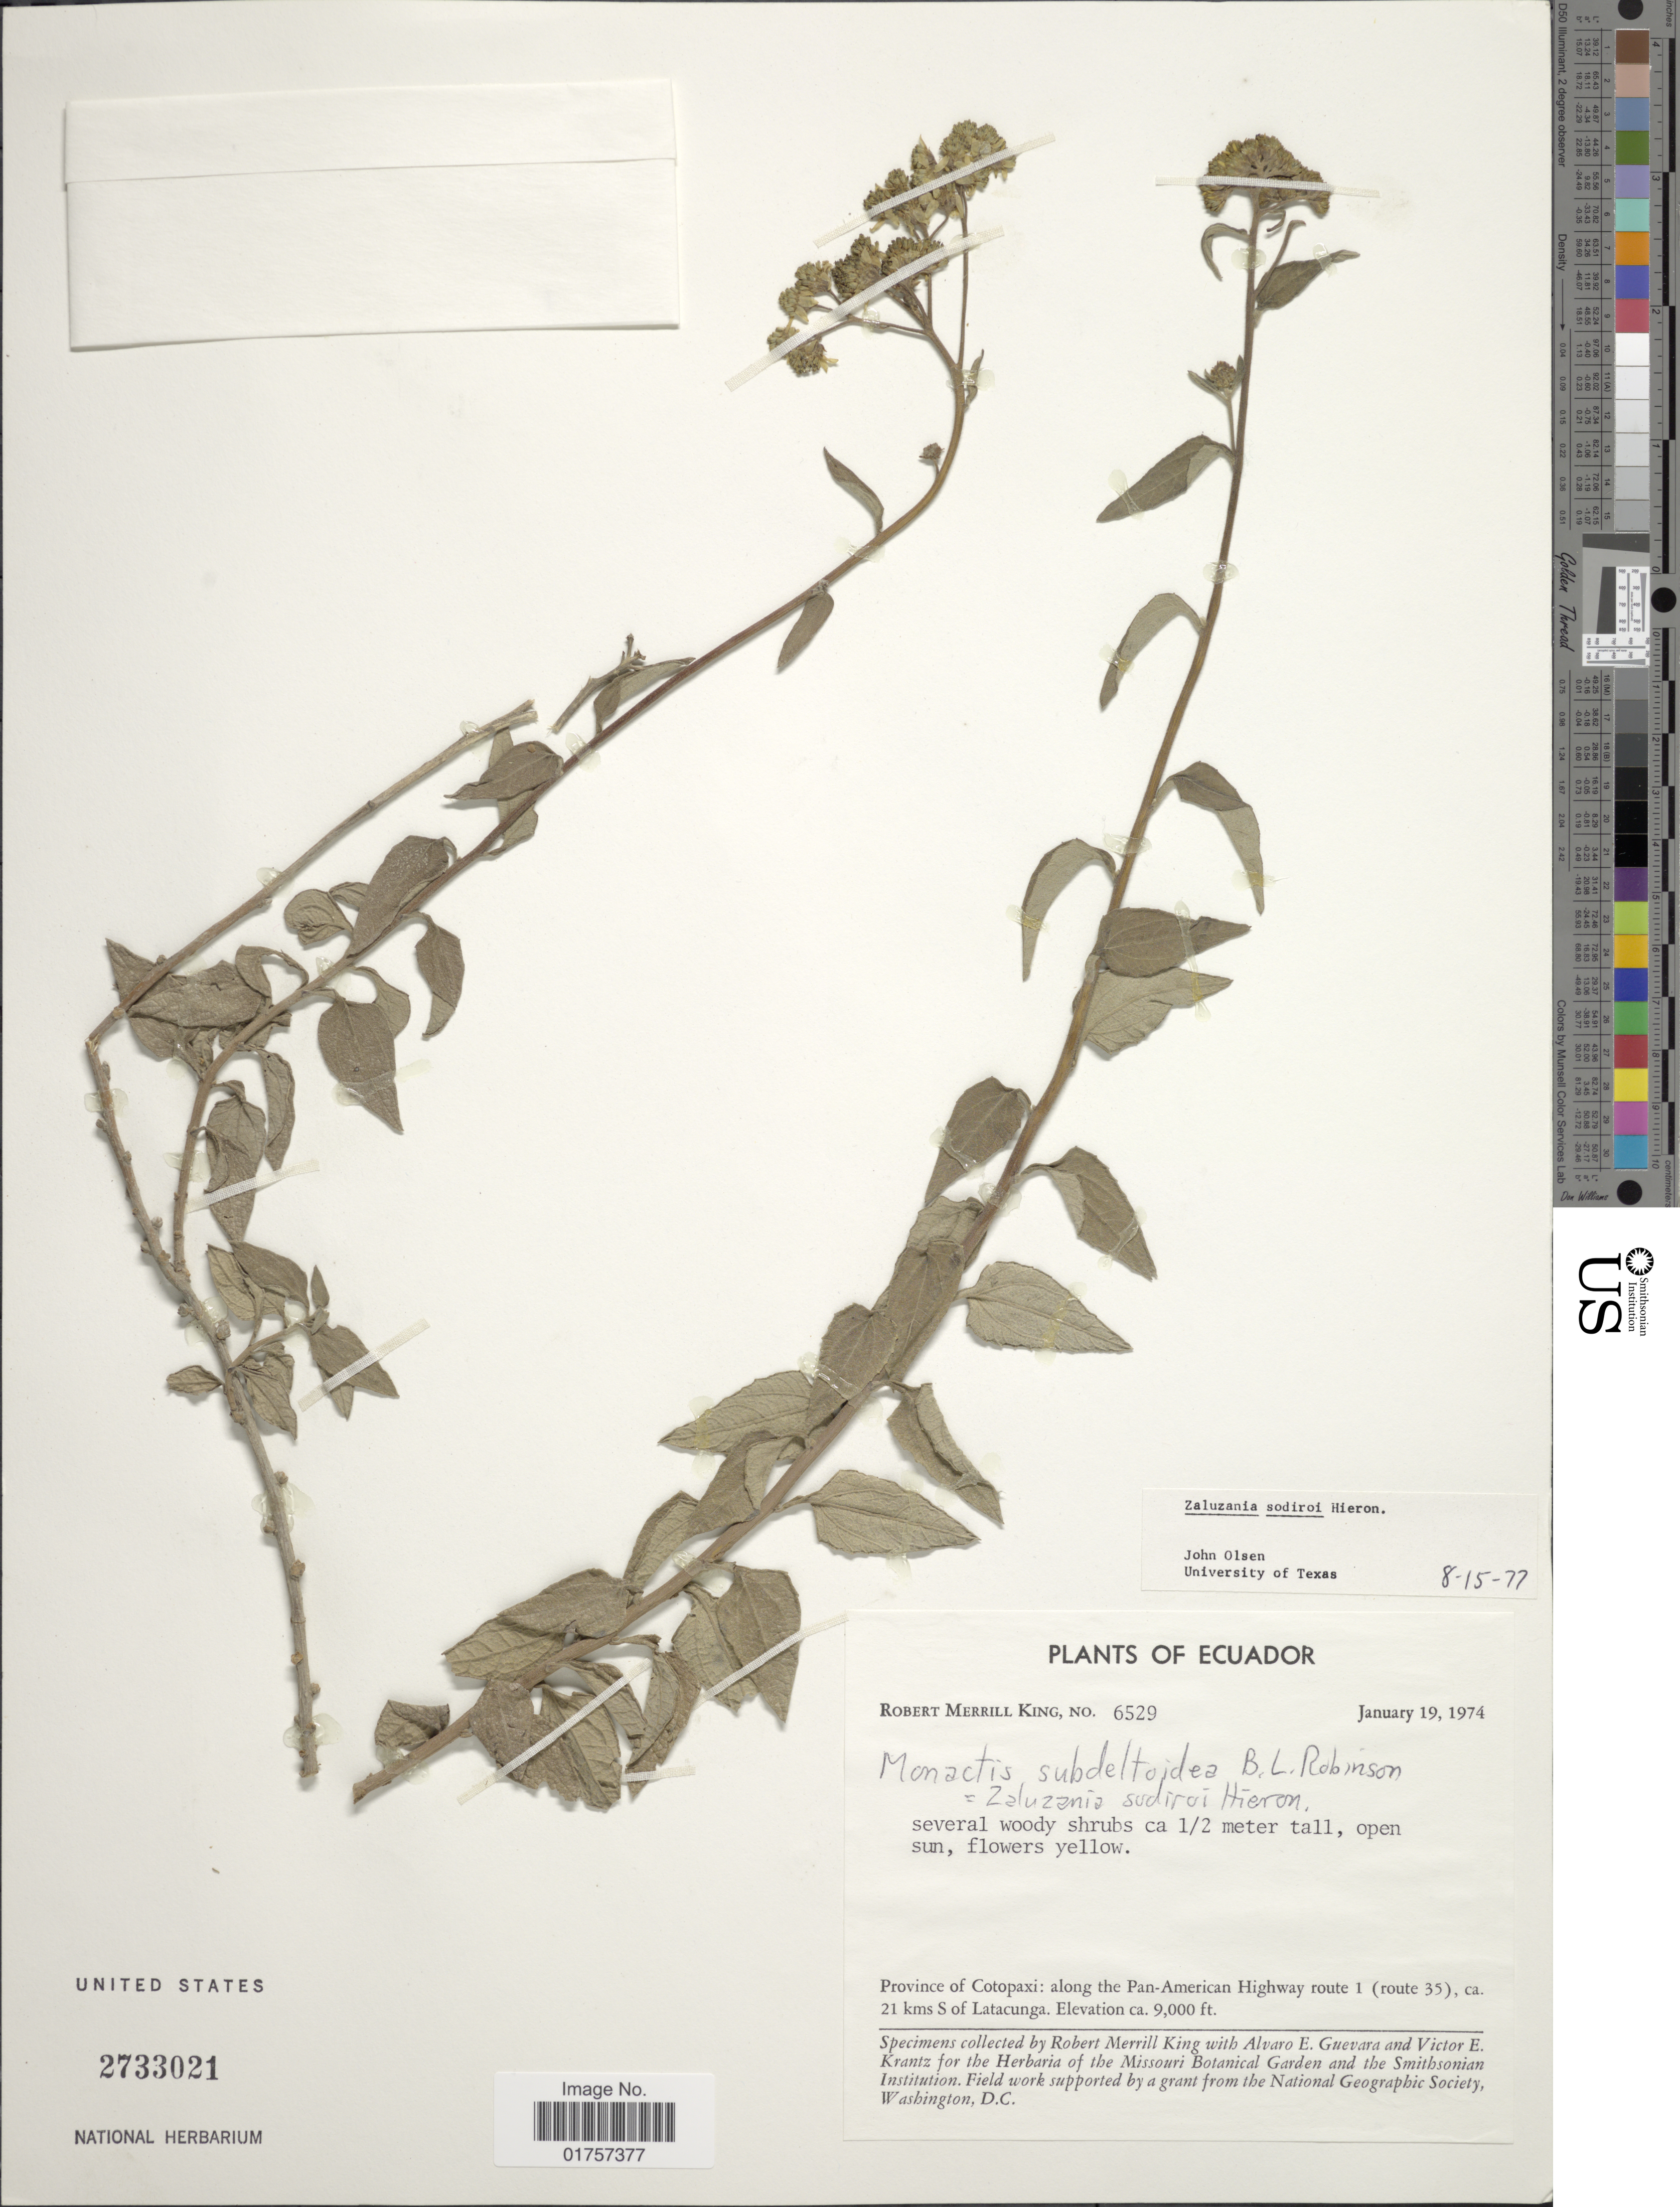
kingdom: Plantae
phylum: Tracheophyta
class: Magnoliopsida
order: Asterales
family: Asteraceae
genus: Kingianthus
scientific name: Kingianthus sodiroi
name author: (Hieron.) H. Rob.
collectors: R. M. King, A. E. Guevara & V. Krantz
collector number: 6529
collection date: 1974-01-19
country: Ecuador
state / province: Cotopaxi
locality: Along the Pan-American Highway route 1 (route 35), ca. 21 kms S of Latcunga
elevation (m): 2743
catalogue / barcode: US 2733021